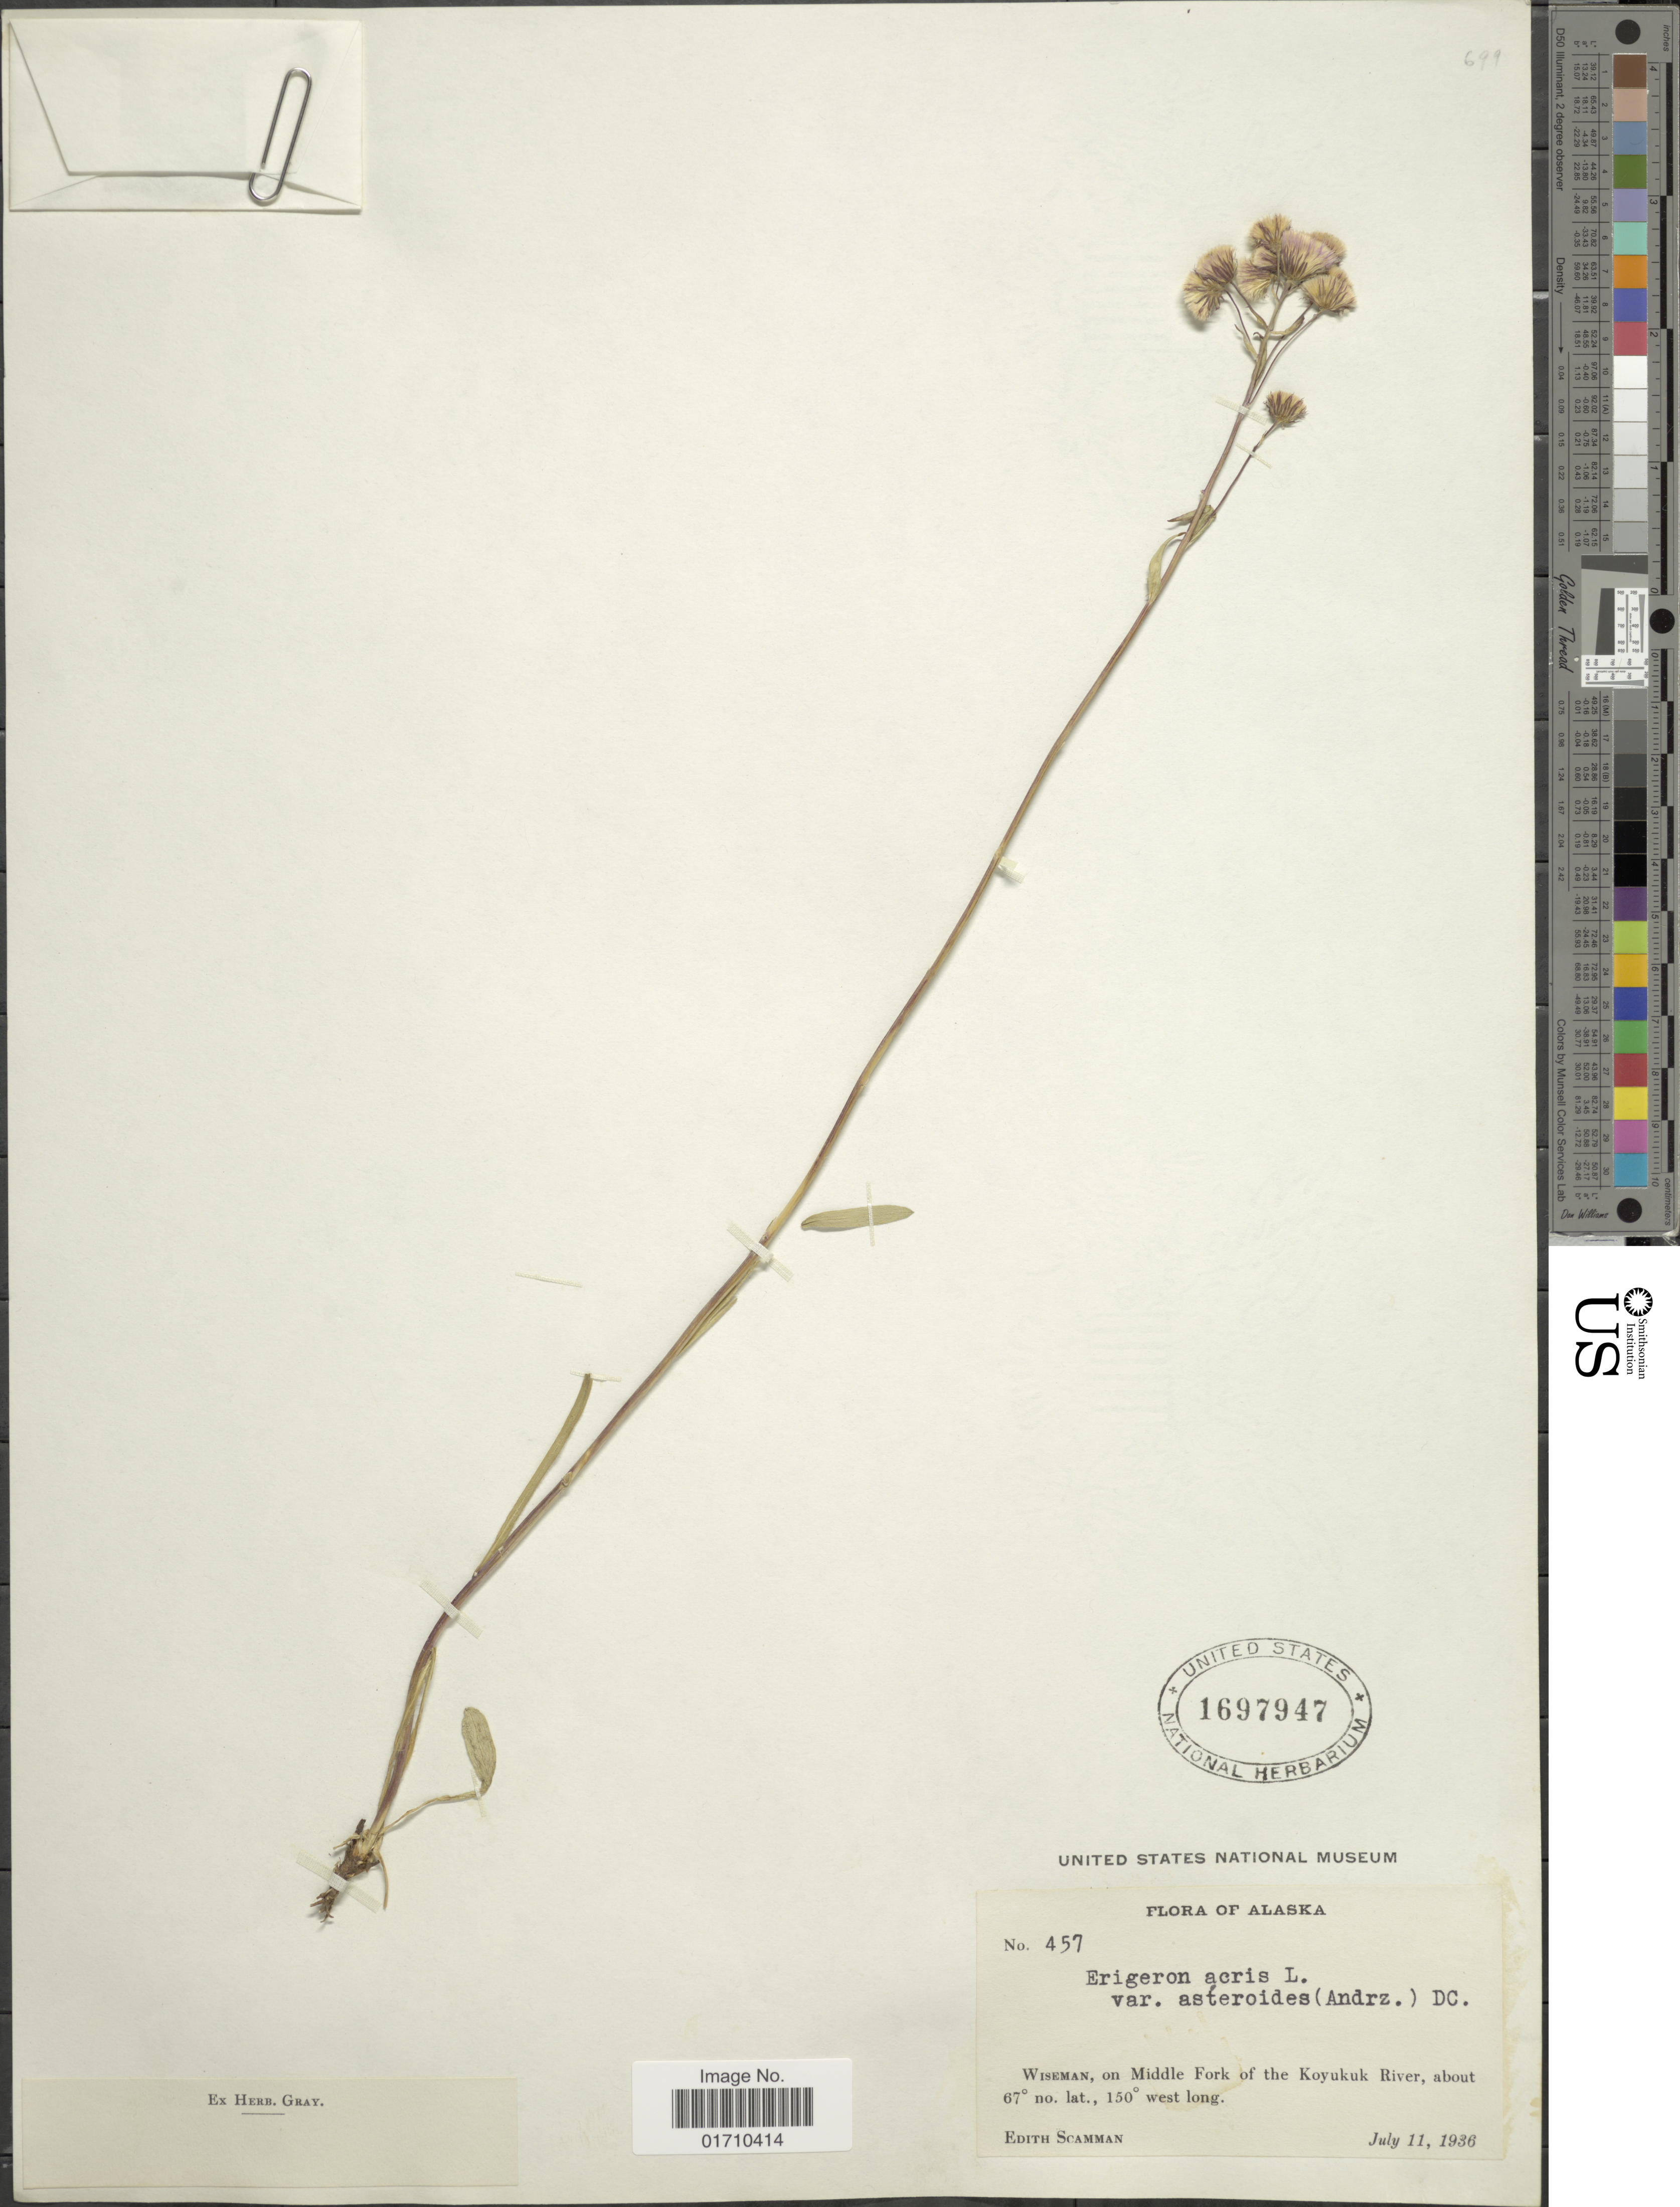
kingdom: Plantae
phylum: Tracheophyta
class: Magnoliopsida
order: Asterales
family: Asteraceae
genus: Erigeron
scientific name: Erigeron acris var. asteroides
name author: (Andrz.) DC.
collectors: E. Scamman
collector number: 457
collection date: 1936-07-11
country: United States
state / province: Alaska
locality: Wiseman, on Middle Fork of the Koyukuk River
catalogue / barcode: US 1697947